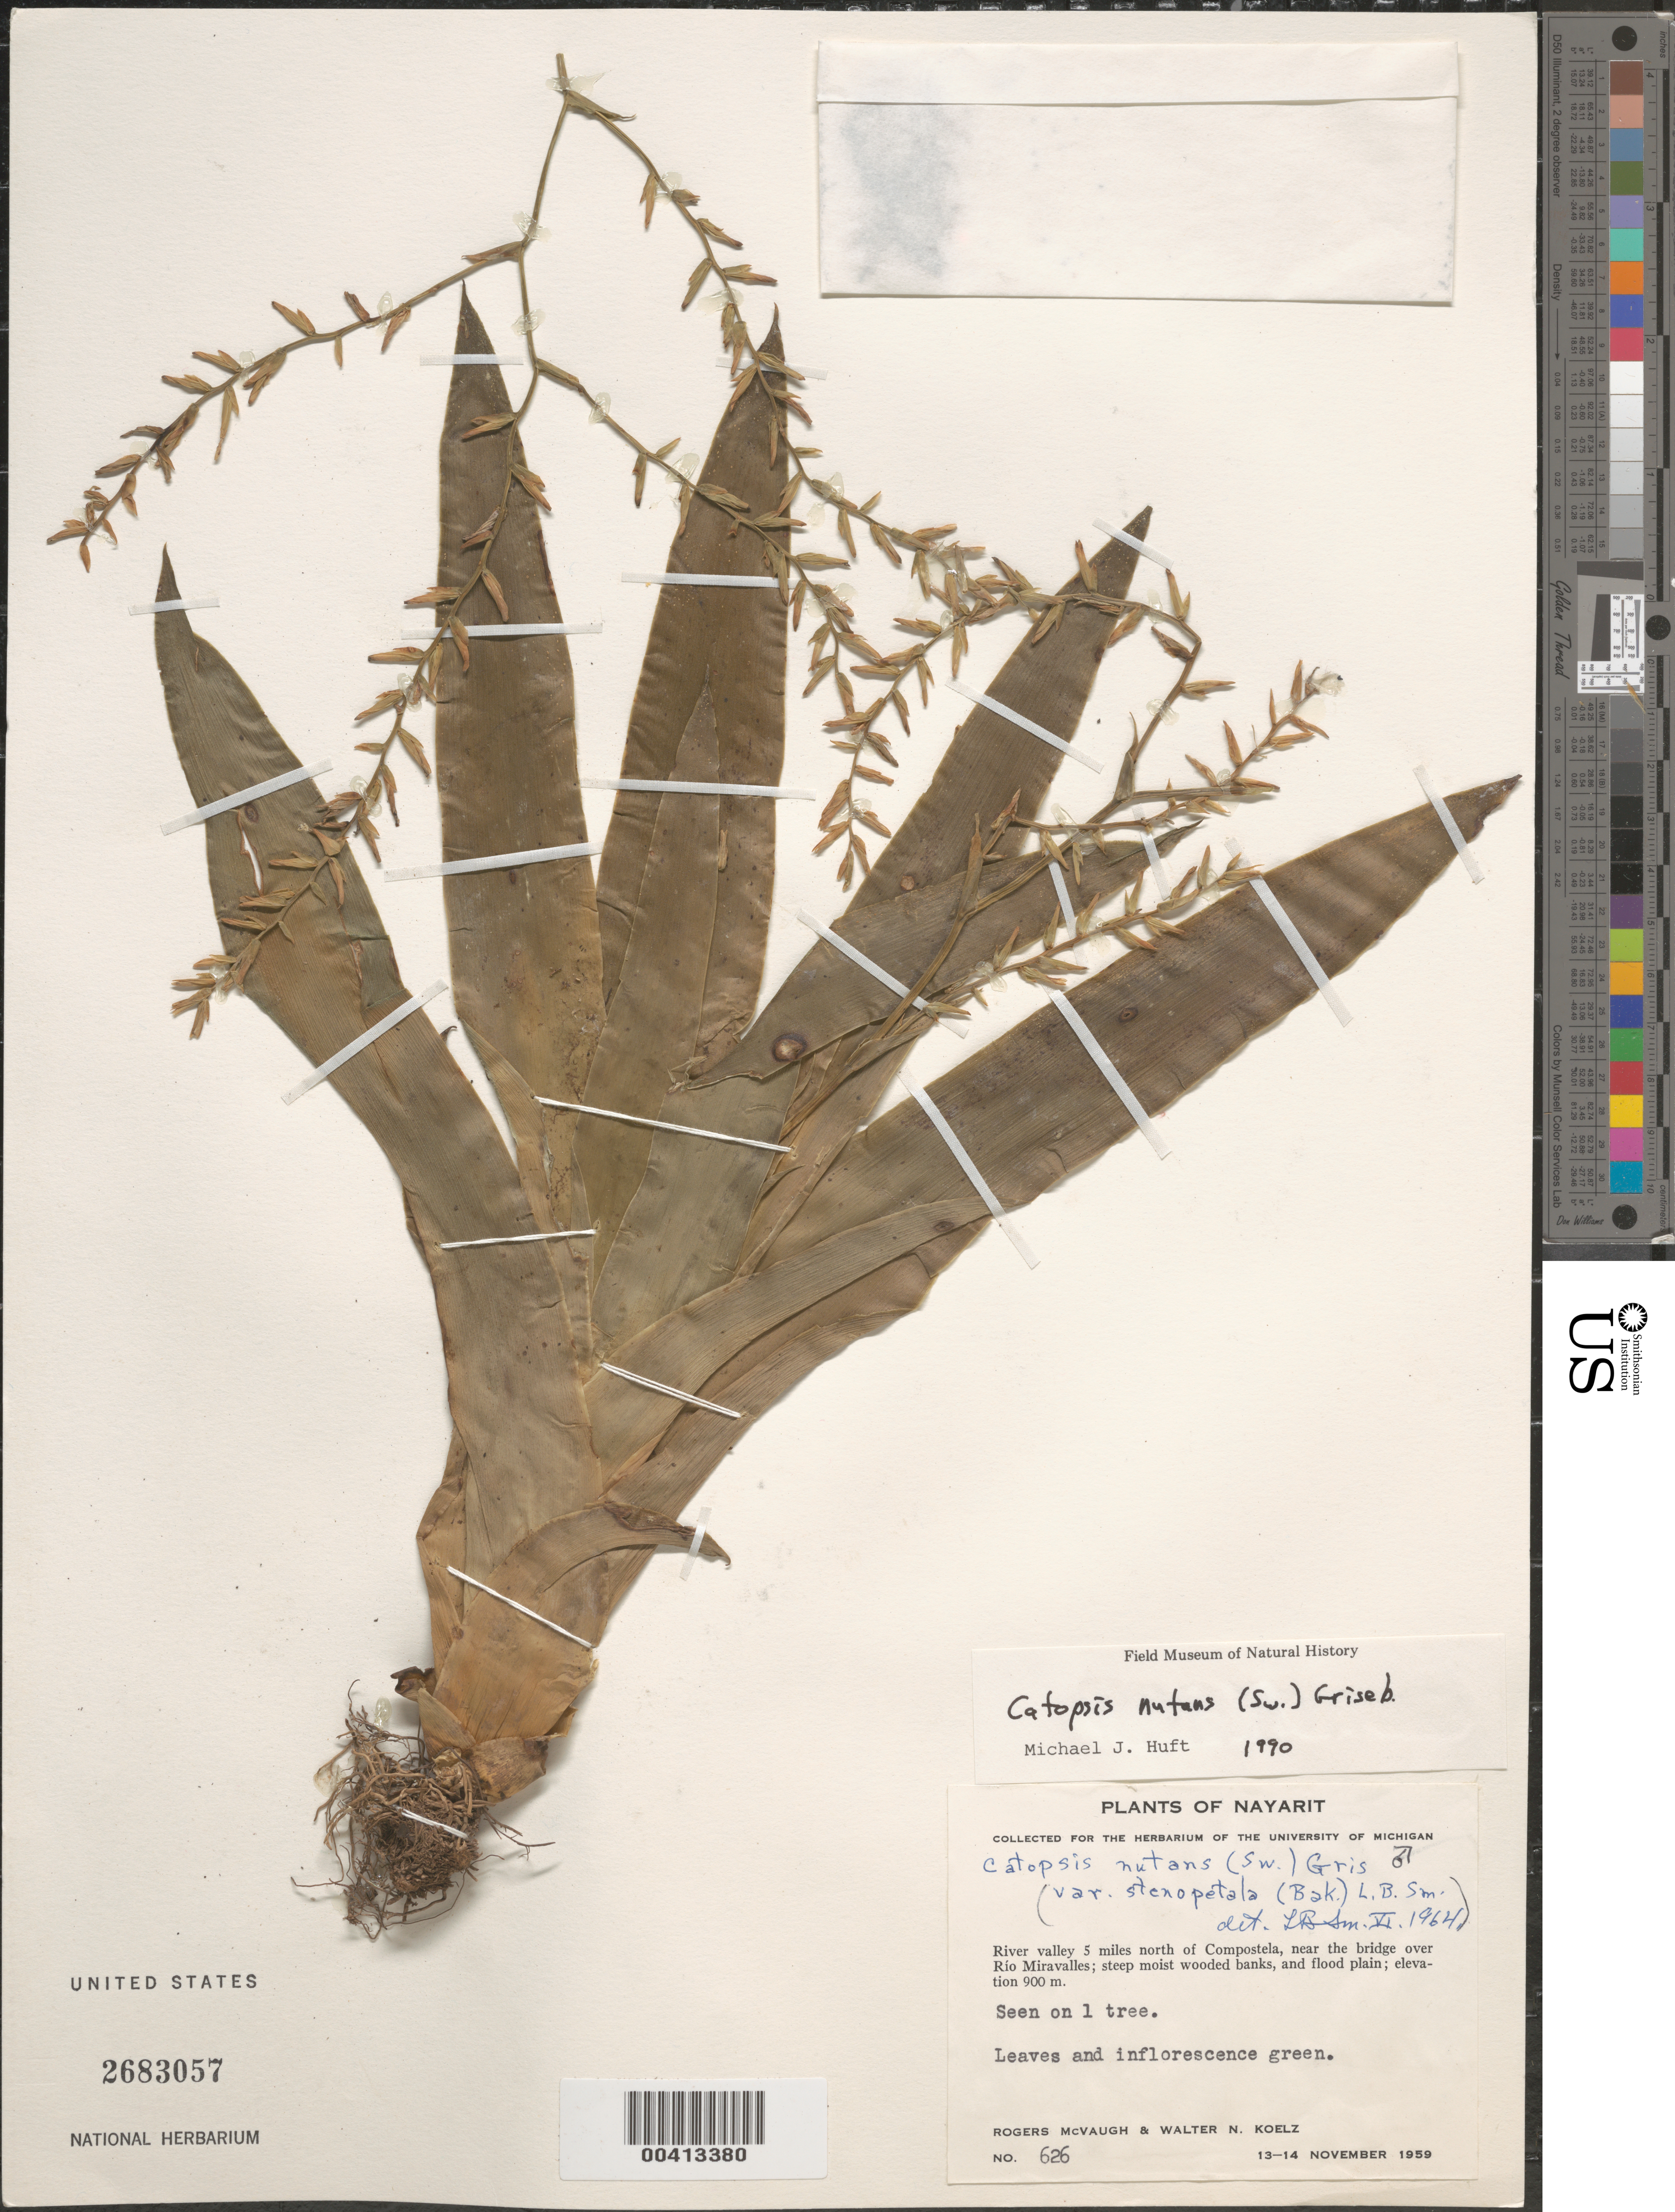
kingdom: Plantae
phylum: Tracheophyta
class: Liliopsida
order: Poales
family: Bromeliaceae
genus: Catopsis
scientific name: Catopsis nutans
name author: (Sw.) Griseb.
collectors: R. McVaugh & W. N. Koelz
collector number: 626.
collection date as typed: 13 Nov 1959 to 14 Nov 1959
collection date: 1959-11-13/1959-11-14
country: Mexico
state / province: Nayarit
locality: River valley 5 miles N of compostela, near the bridge over rio miravalles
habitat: Steep moist wooded banks and flood plain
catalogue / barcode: US 2683057